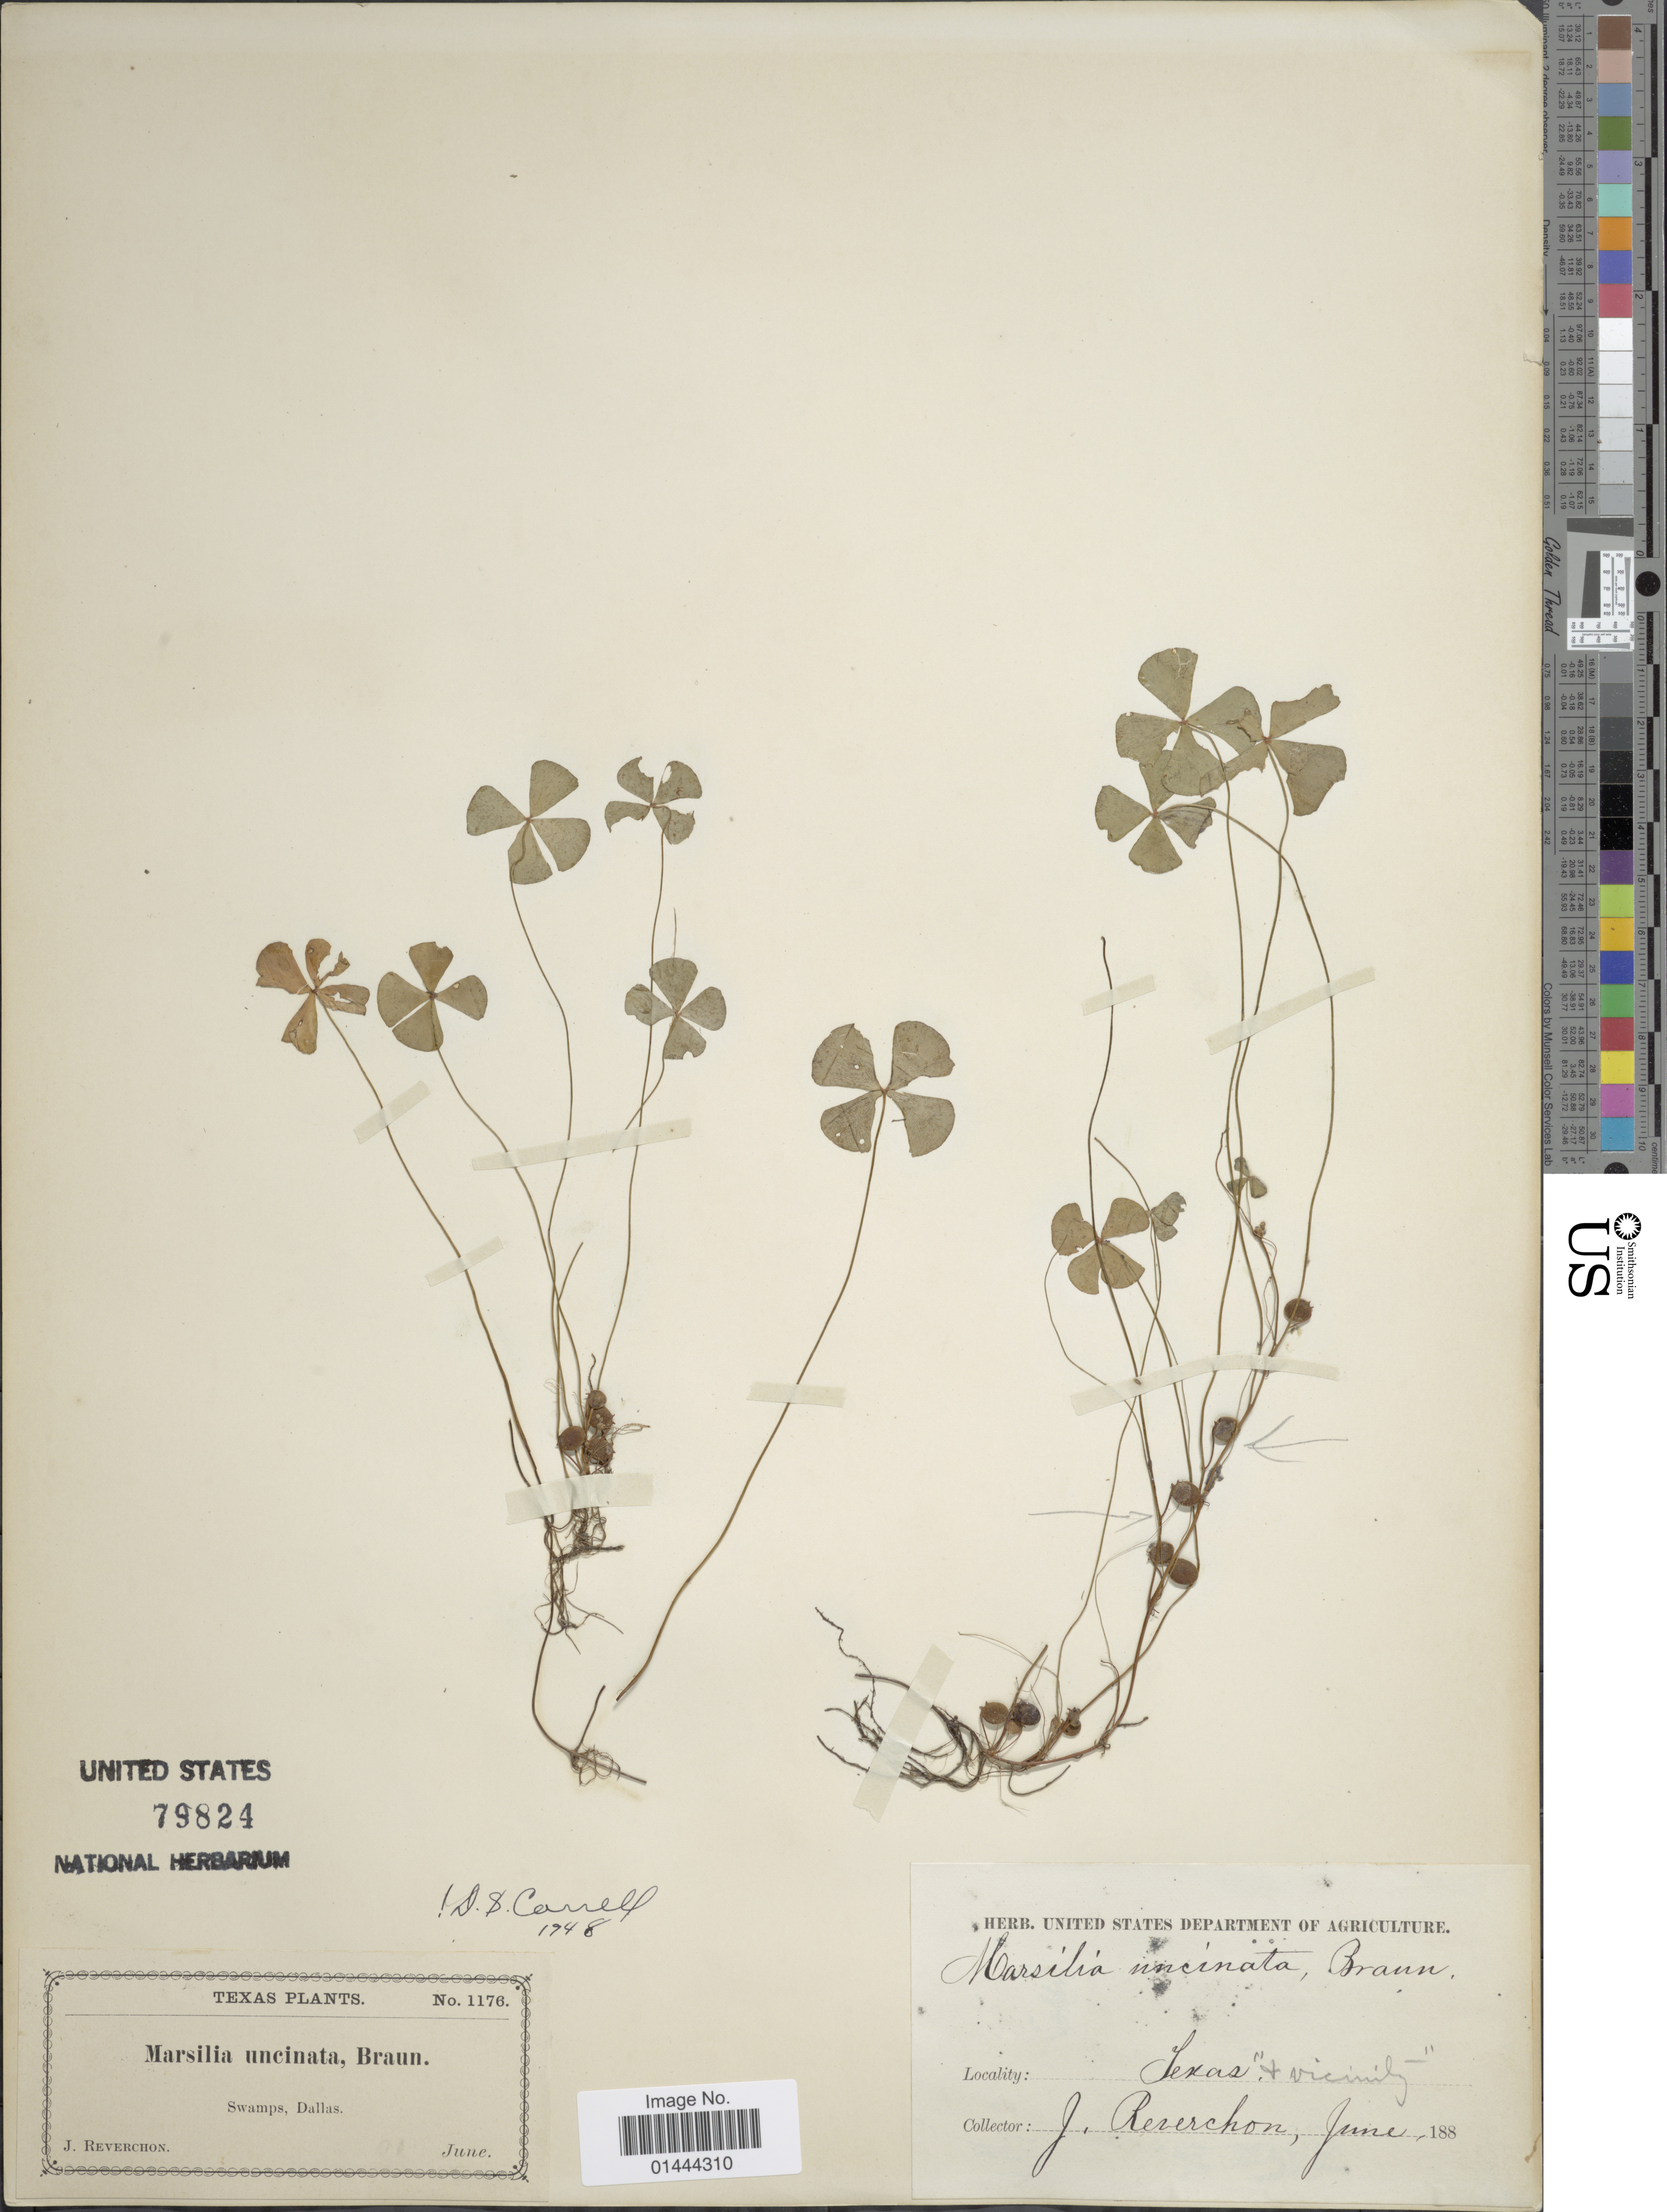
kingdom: Plantae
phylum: Tracheophyta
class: Polypodiopsida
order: Salviniales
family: Marsileaceae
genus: Marsilea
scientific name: Marsilea vestita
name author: Hook. & Grev.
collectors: J. Reverchon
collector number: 1176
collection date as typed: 188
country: United States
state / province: Texas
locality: Texas + vicinity, Swamps, Dallas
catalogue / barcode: US 79824